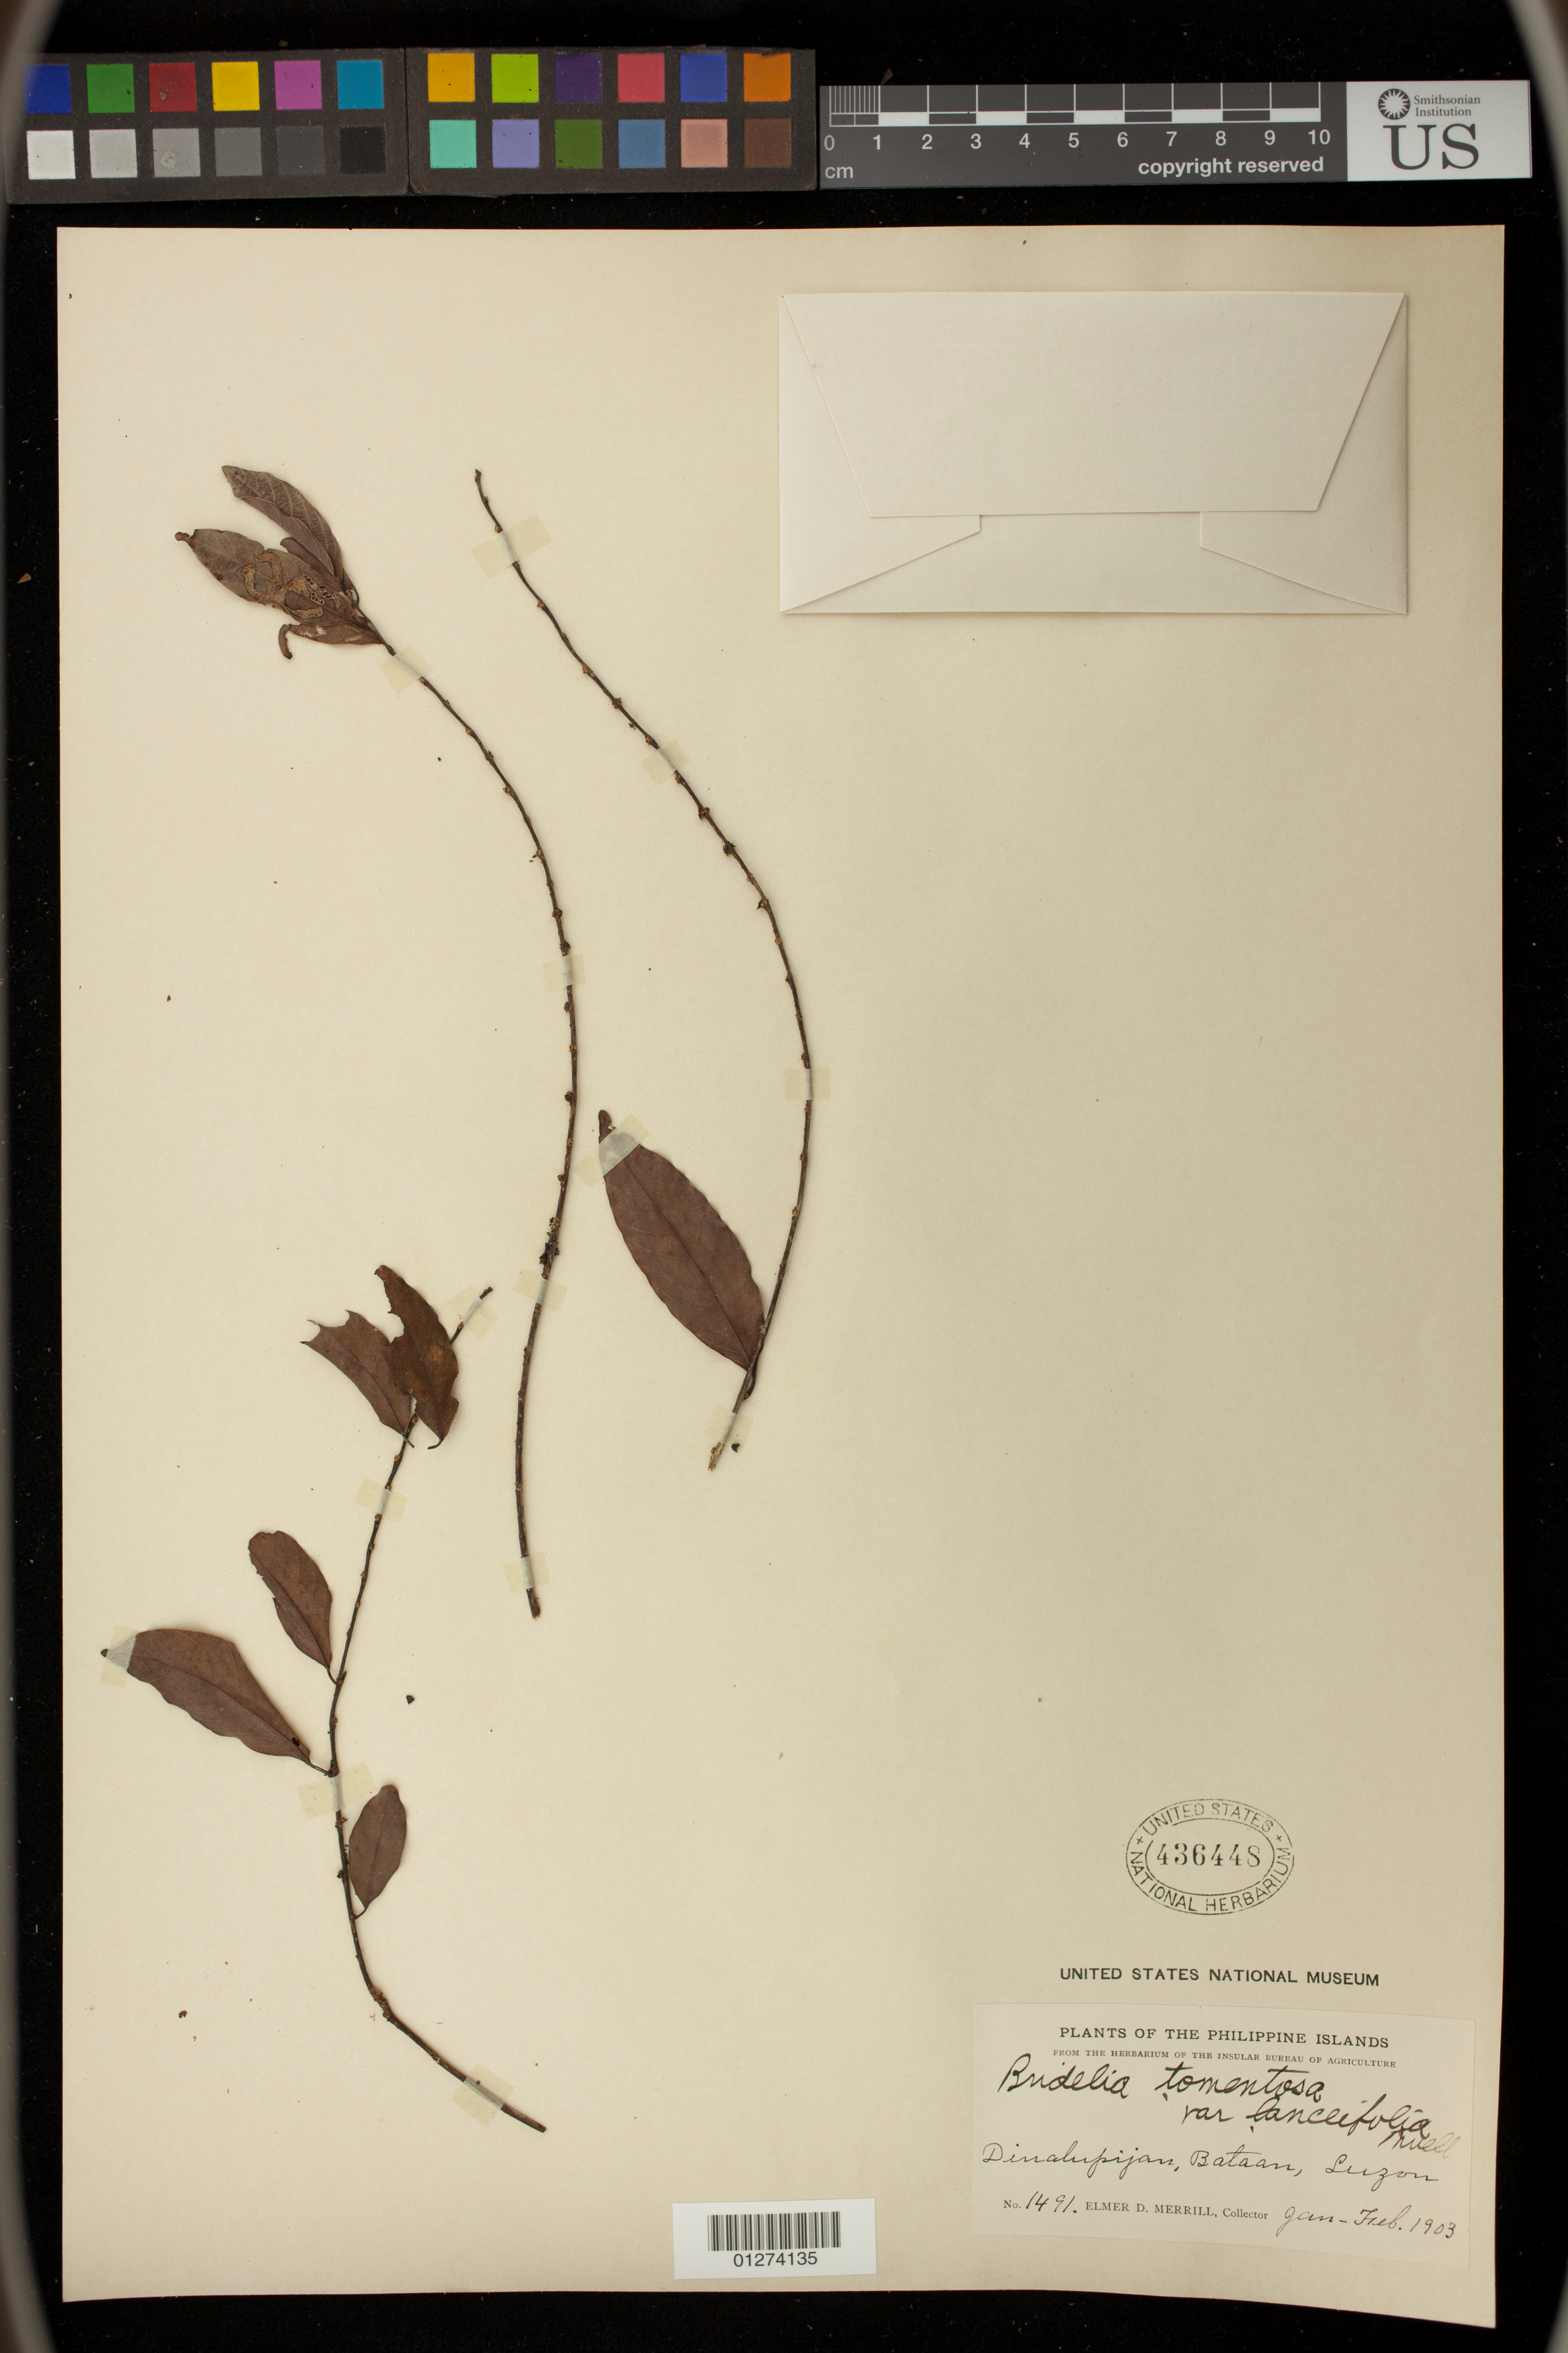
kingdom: Plantae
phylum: Tracheophyta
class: Magnoliopsida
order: Malpighiales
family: Phyllanthaceae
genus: Bridelia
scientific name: Bridelia tomentosa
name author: Blume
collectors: E. D. Merrill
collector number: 1491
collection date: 1903-01/1903-02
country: Philippines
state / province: Central Luzon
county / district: Bataan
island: Luzon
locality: Dinalupijan, Bataan, Luzon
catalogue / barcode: US 436448